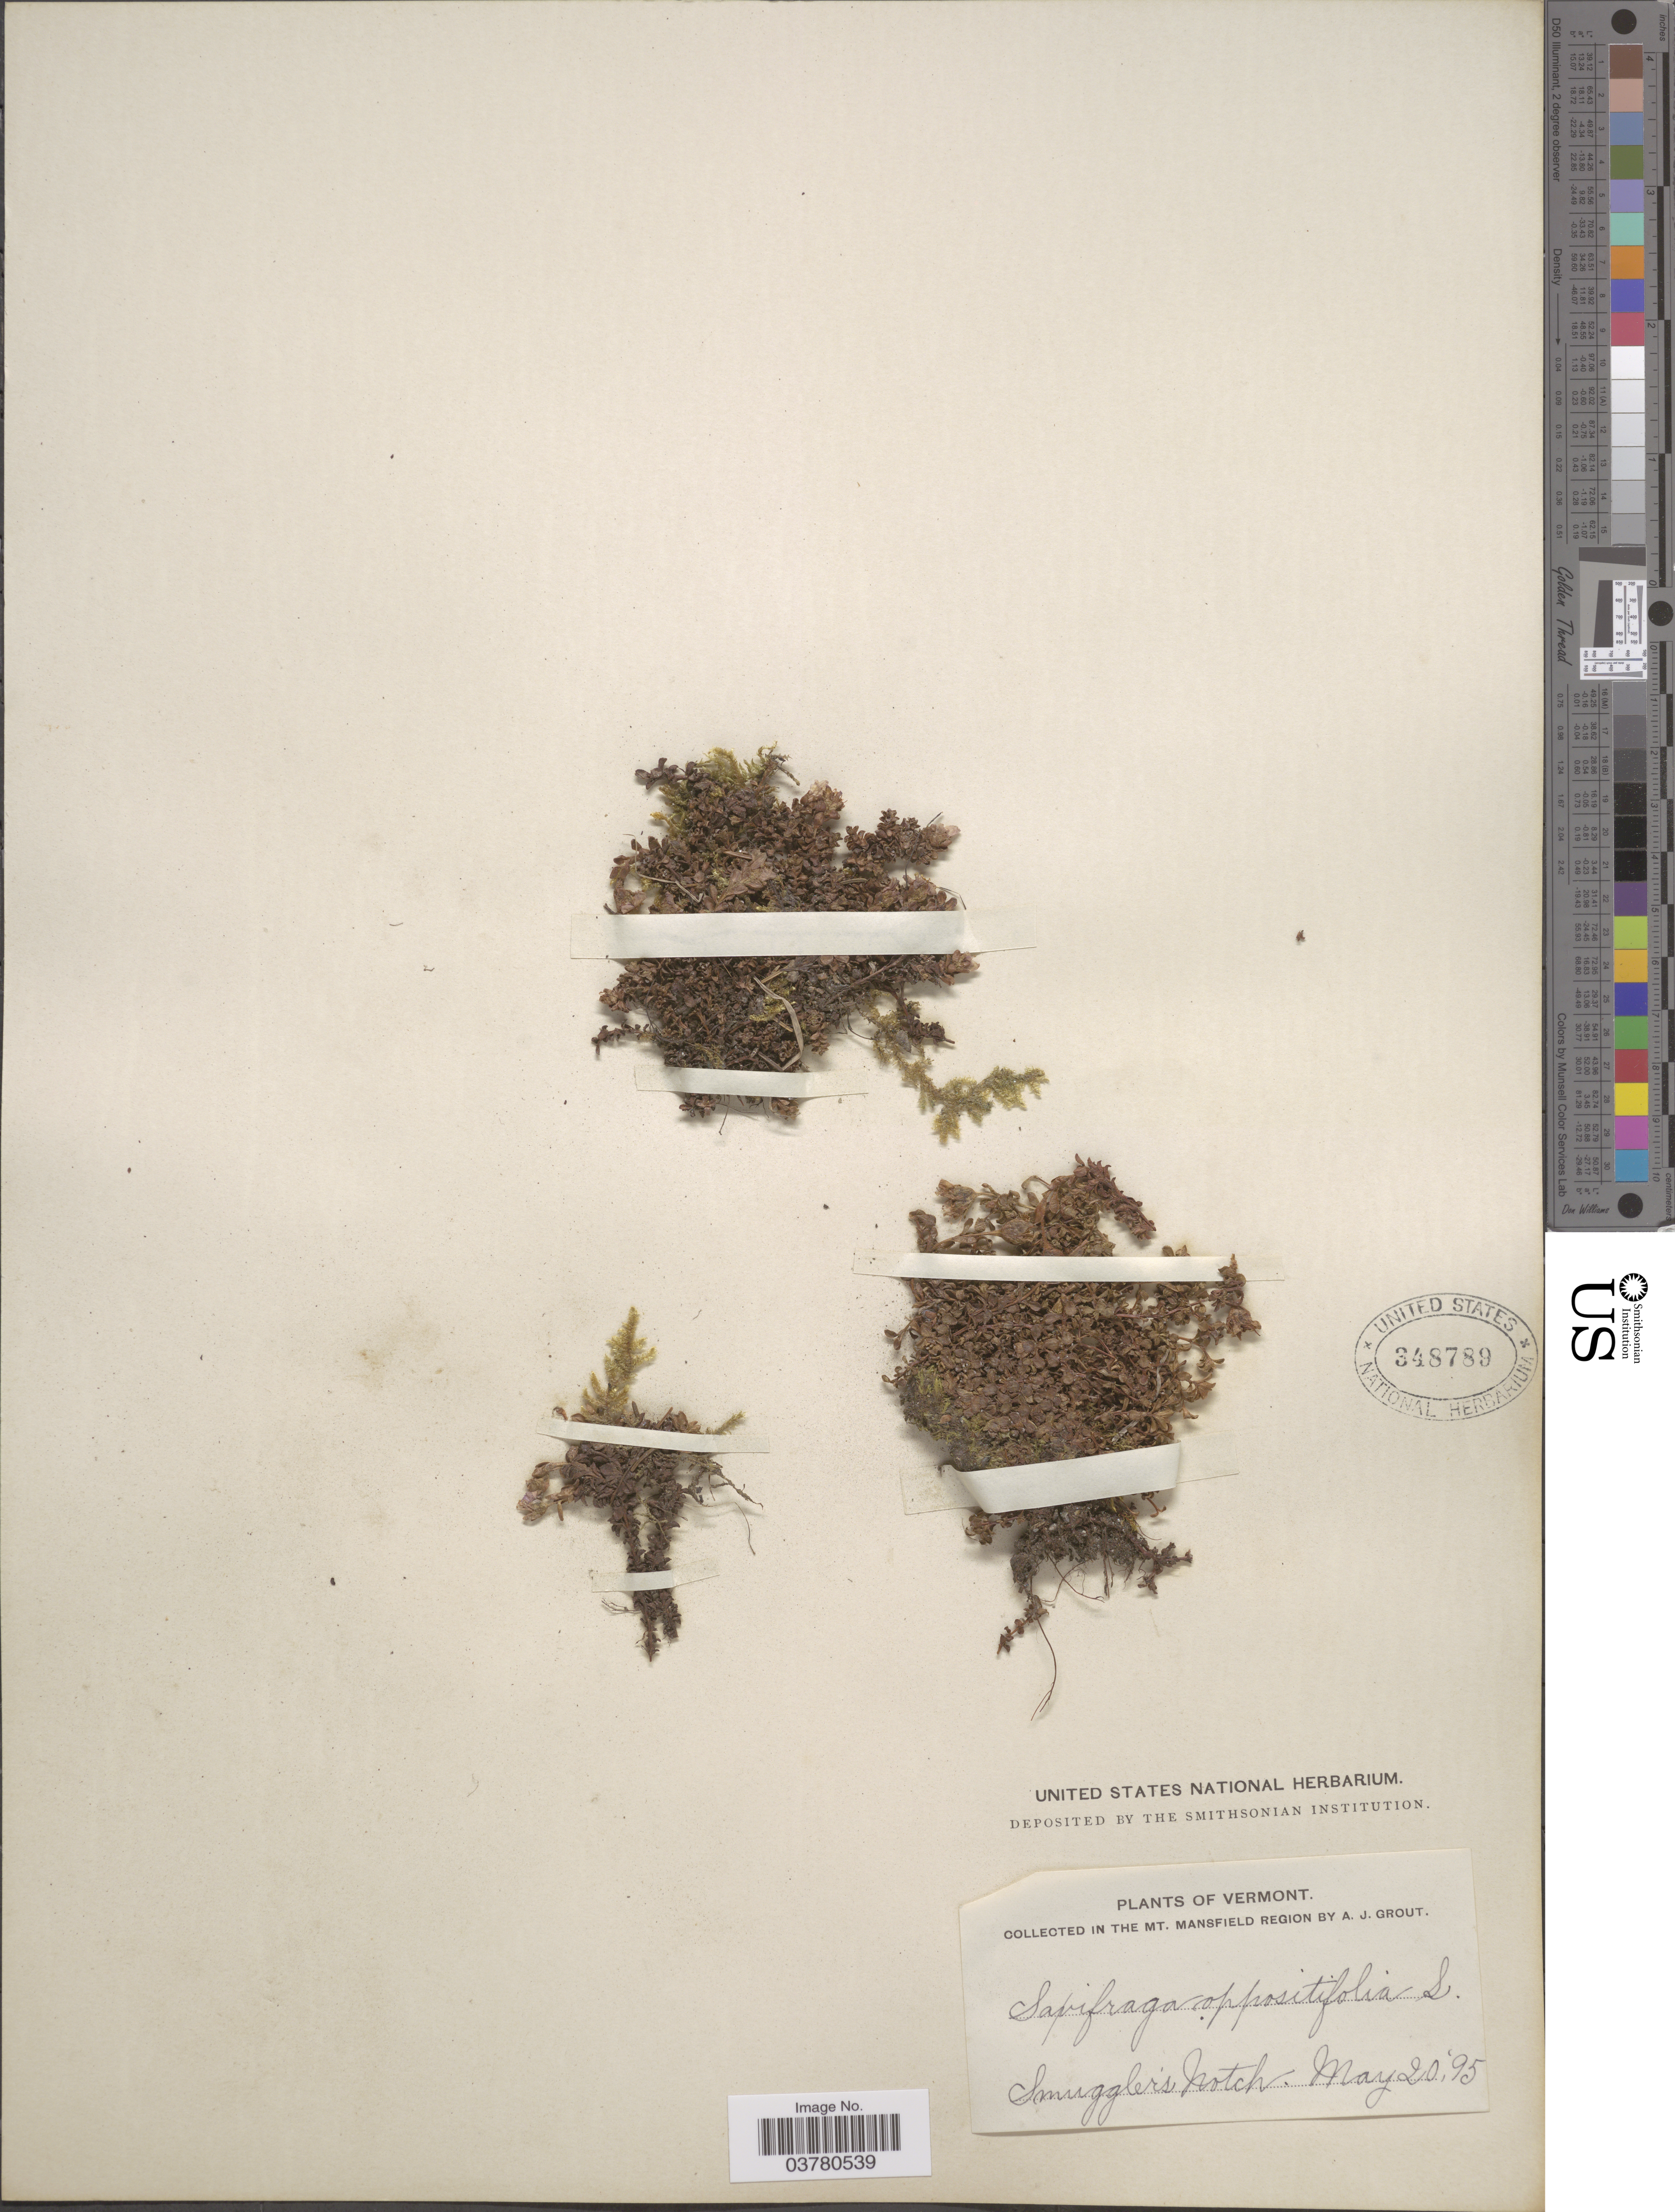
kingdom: Plantae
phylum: Tracheophyta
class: Magnoliopsida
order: Saxifragales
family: Saxifragaceae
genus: Saxifraga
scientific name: Saxifraga oppositifolia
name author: L.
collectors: A. J. Grout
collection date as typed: Transcribed d/m/y: 20/5/95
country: United States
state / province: Vermont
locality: In the Mt. Mansfield Region. Smuggler's Notch.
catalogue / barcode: US 348789